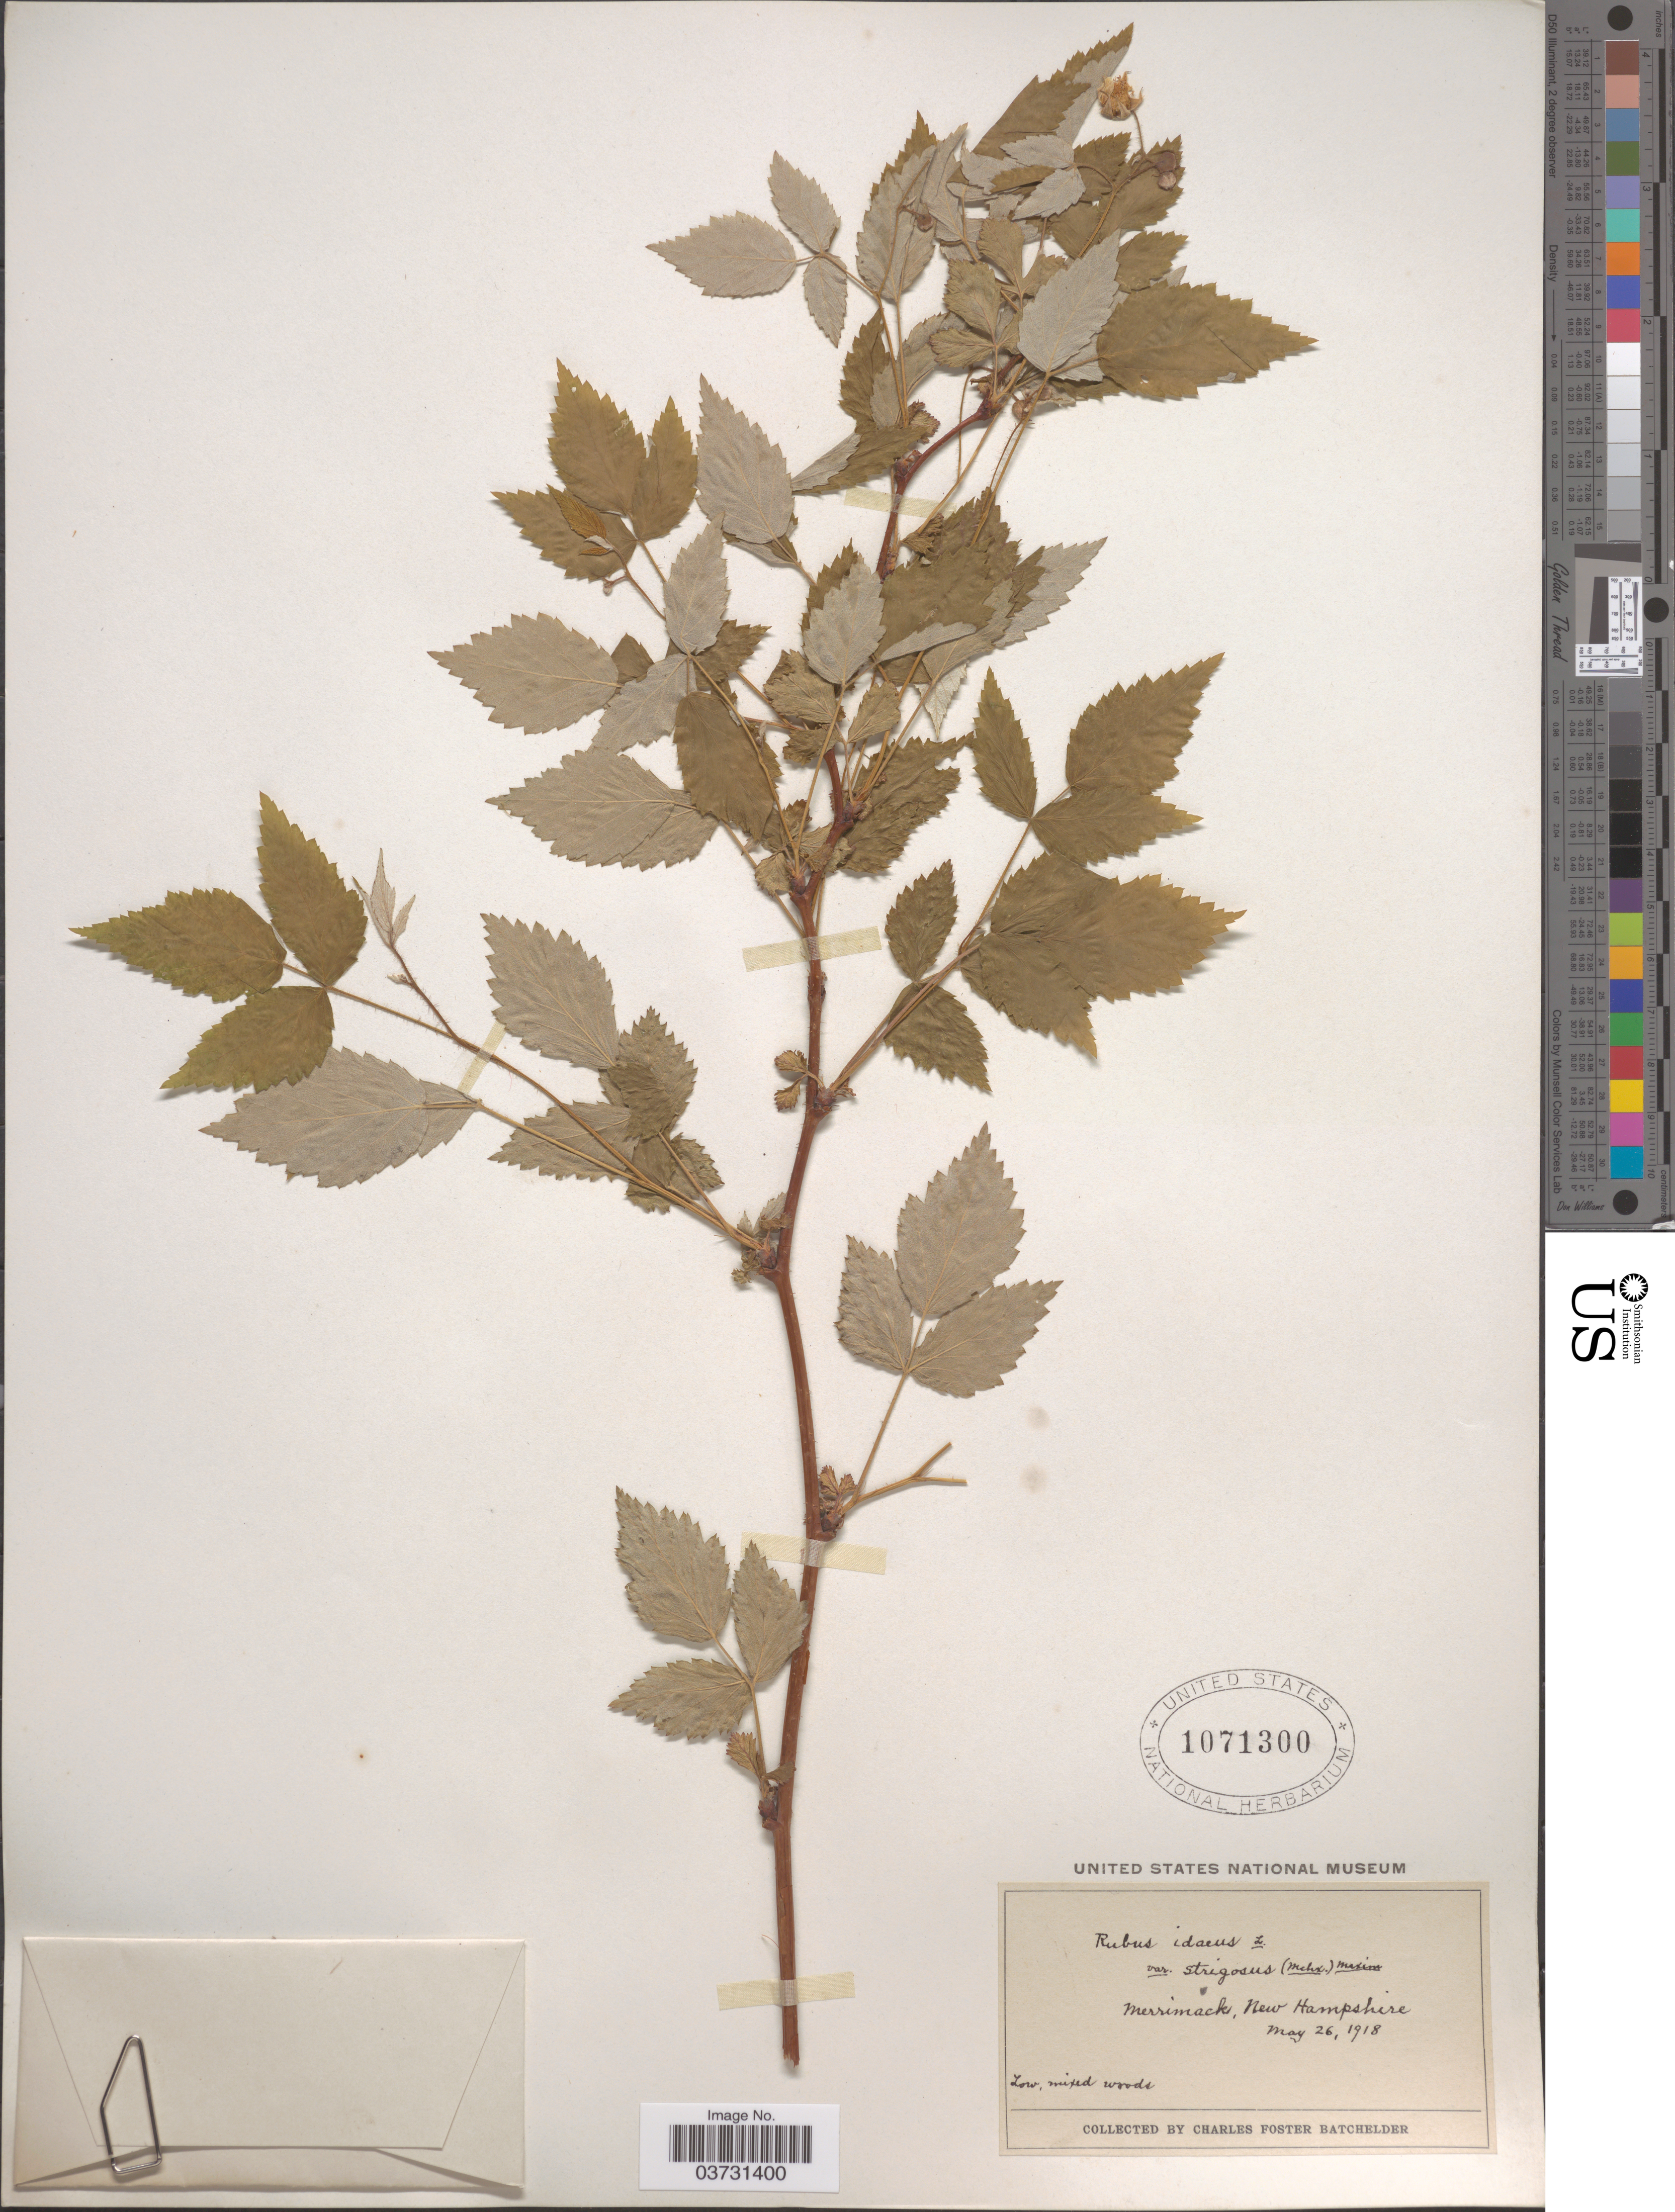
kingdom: Plantae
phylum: Tracheophyta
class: Magnoliopsida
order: Rosales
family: Rosaceae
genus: Rubus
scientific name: Rubus strigosus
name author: Michx.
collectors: C. Batchelder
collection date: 1918-05-26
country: United States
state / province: New Hampshire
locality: Merrimack.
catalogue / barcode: US 1071300